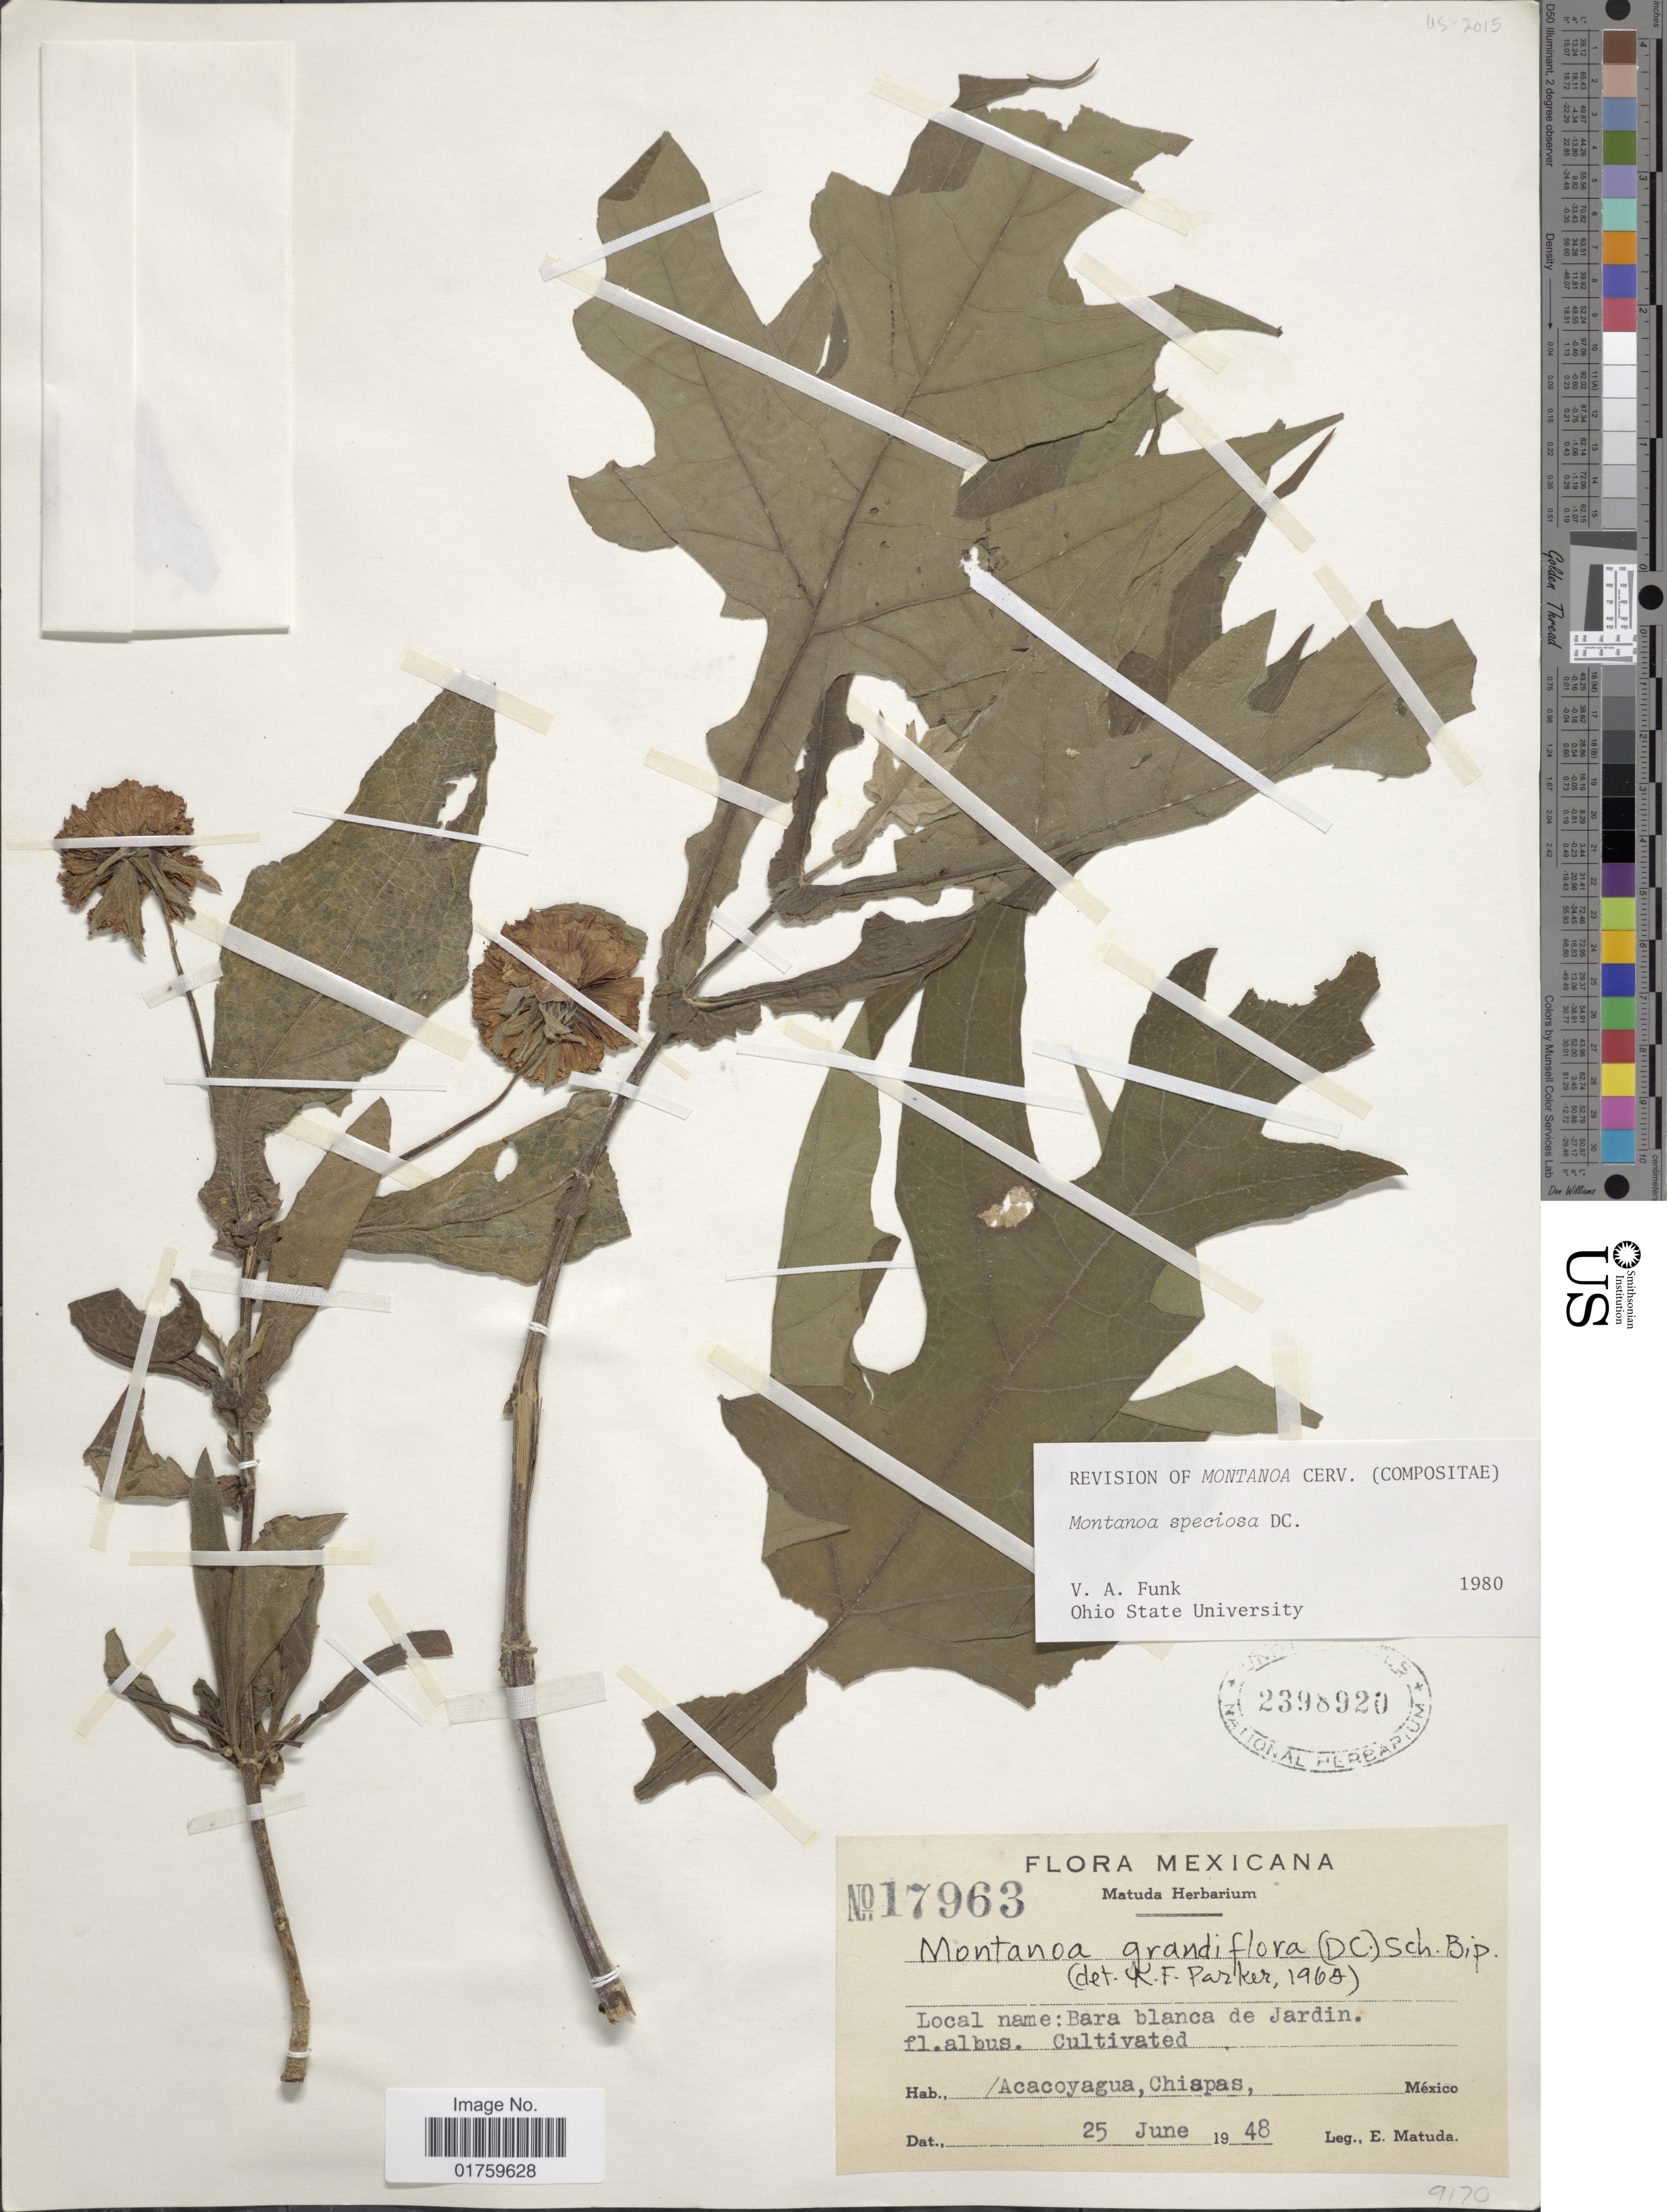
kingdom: Plantae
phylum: Tracheophyta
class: Magnoliopsida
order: Asterales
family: Asteraceae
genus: Montanoa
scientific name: Montanoa speciosa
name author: (DC.) Sch. Bip. ex K. Koch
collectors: E. Matuda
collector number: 17963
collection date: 1948-06-25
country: Mexico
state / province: Chiapas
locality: Acacoyagua.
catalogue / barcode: US 2398920